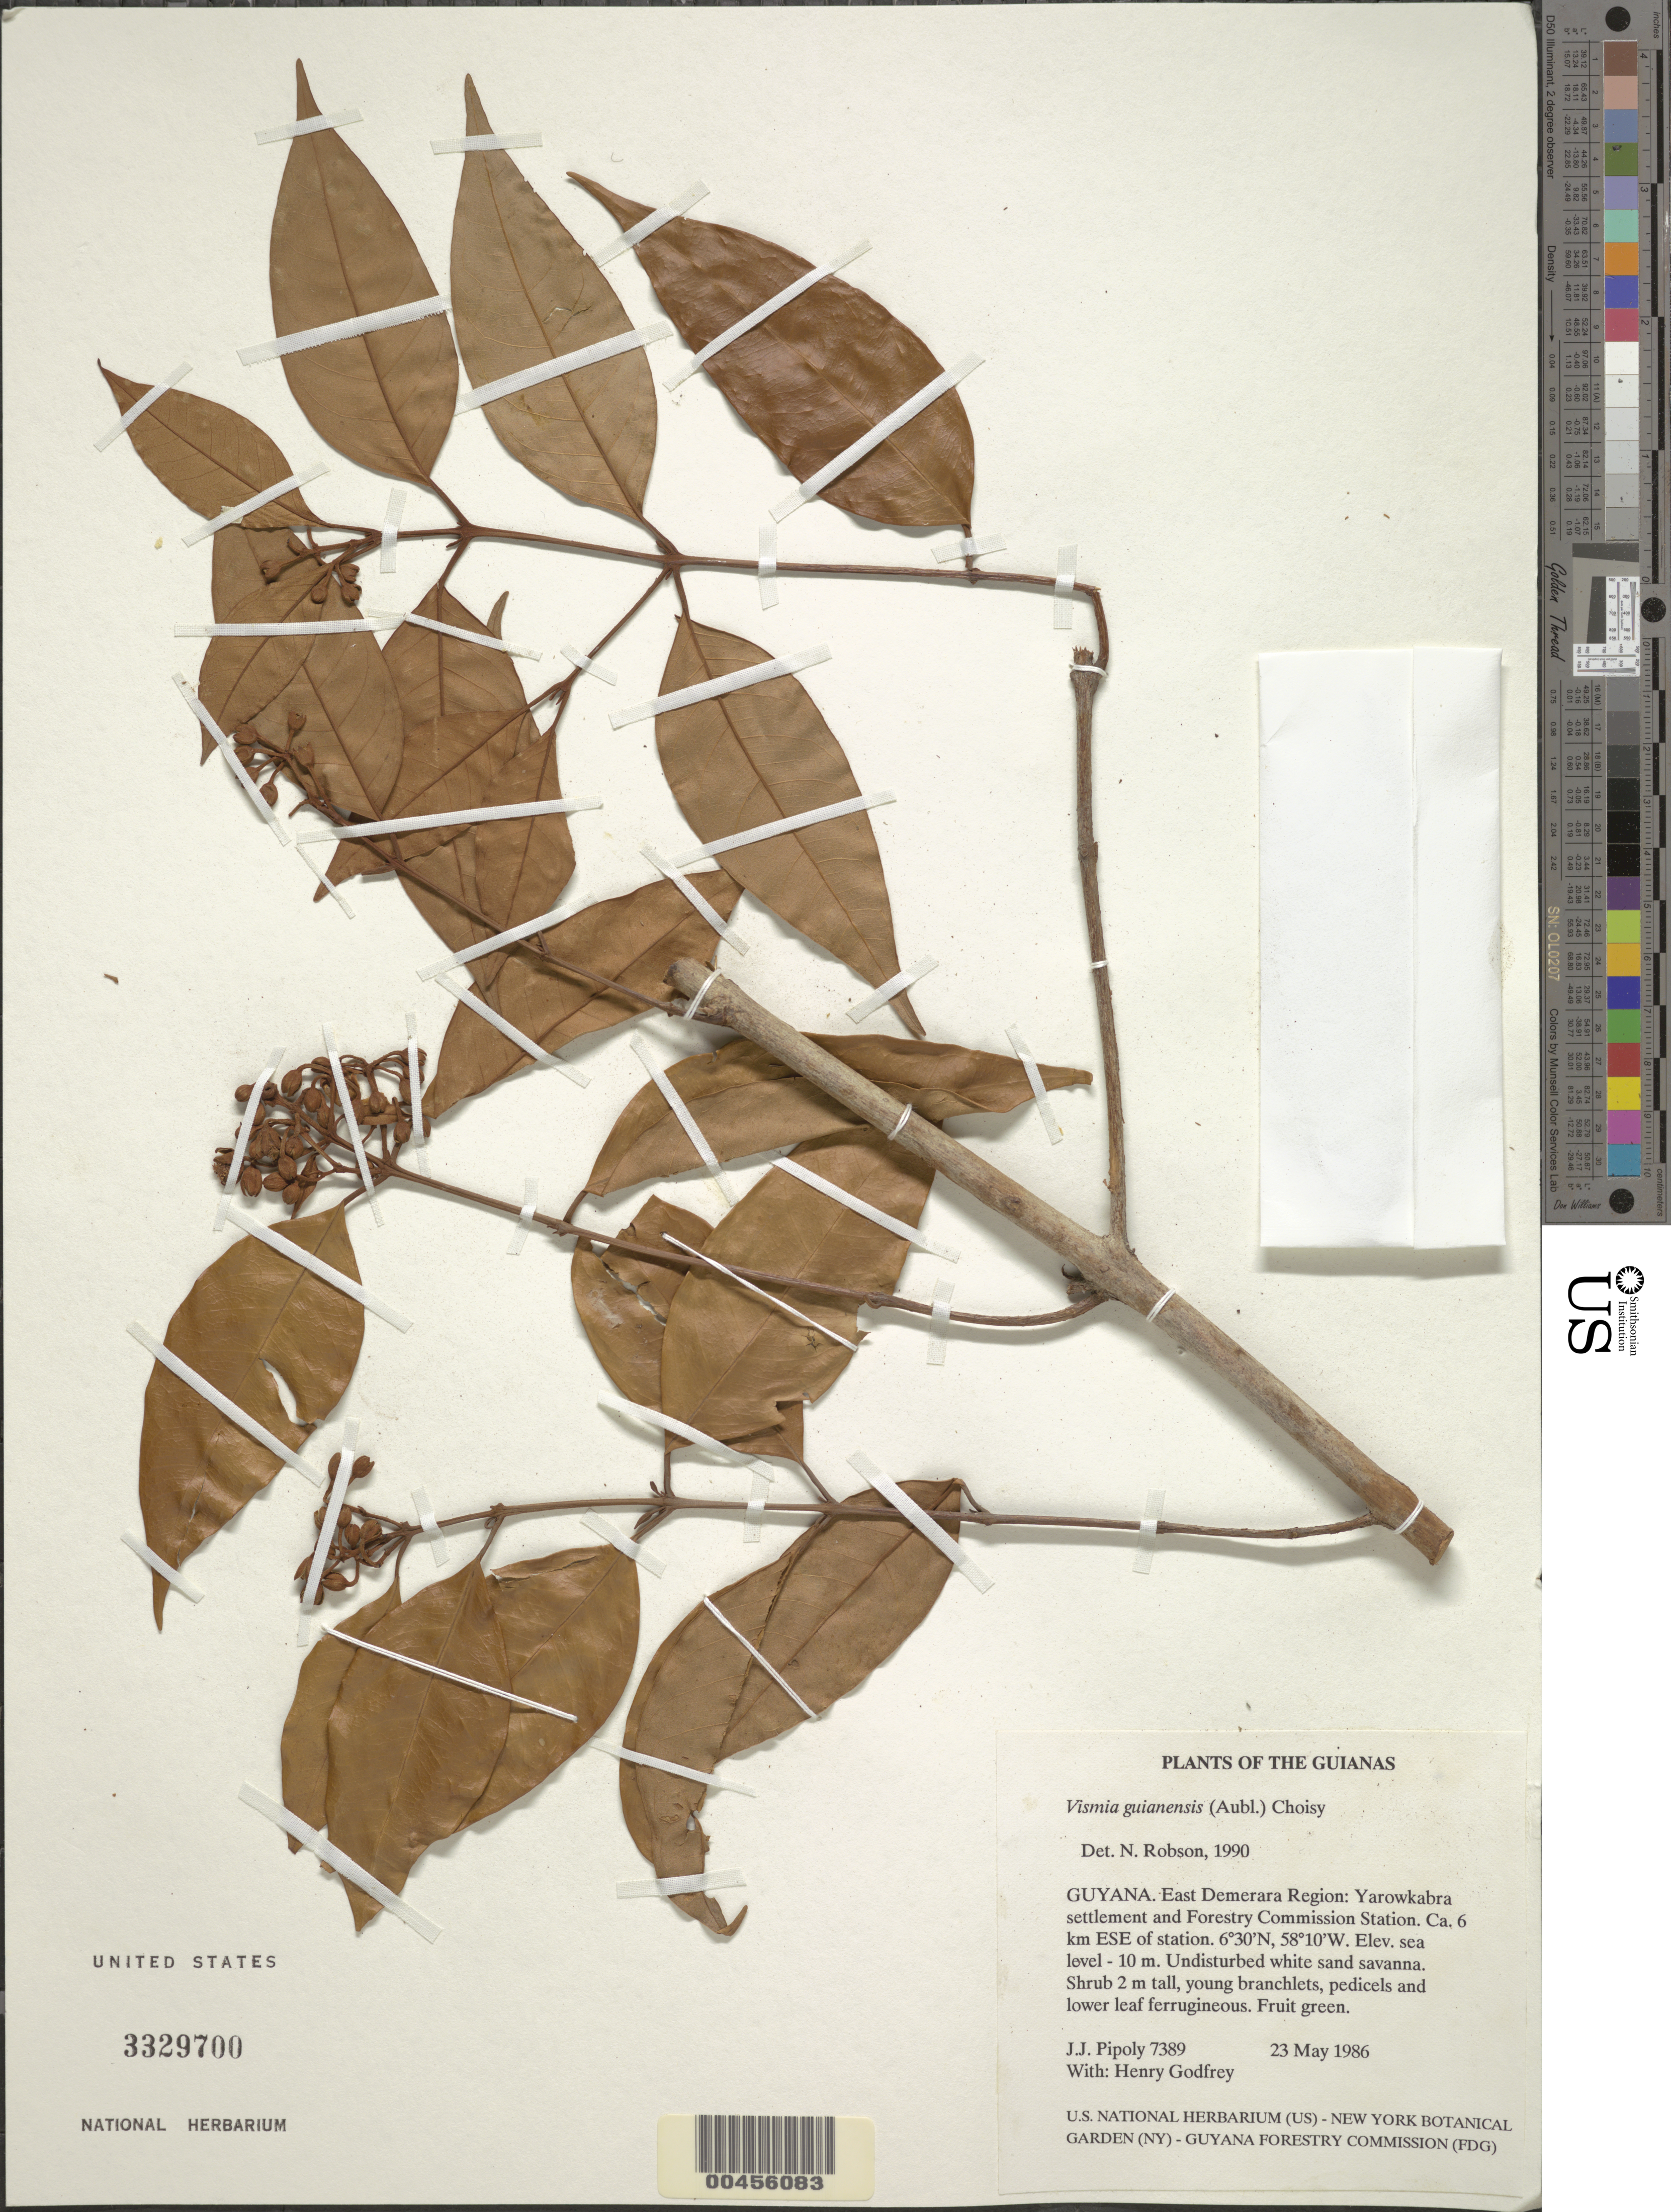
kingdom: Plantae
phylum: Tracheophyta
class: Magnoliopsida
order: Malpighiales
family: Hypericaceae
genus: Vismia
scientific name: Vismia guianensis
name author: (Aubl.) Pers.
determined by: Robson, Norman K. B.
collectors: J. J. Pipoly & H. Godfrey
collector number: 7389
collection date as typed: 23 May 1986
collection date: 1986-05-23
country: Guyana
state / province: Demerara-Mahaica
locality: Yarowkabra settlement and Forestry Commission Station ca. 6 km ESE of station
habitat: Undisturbed white sand savanna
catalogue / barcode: US 3329700